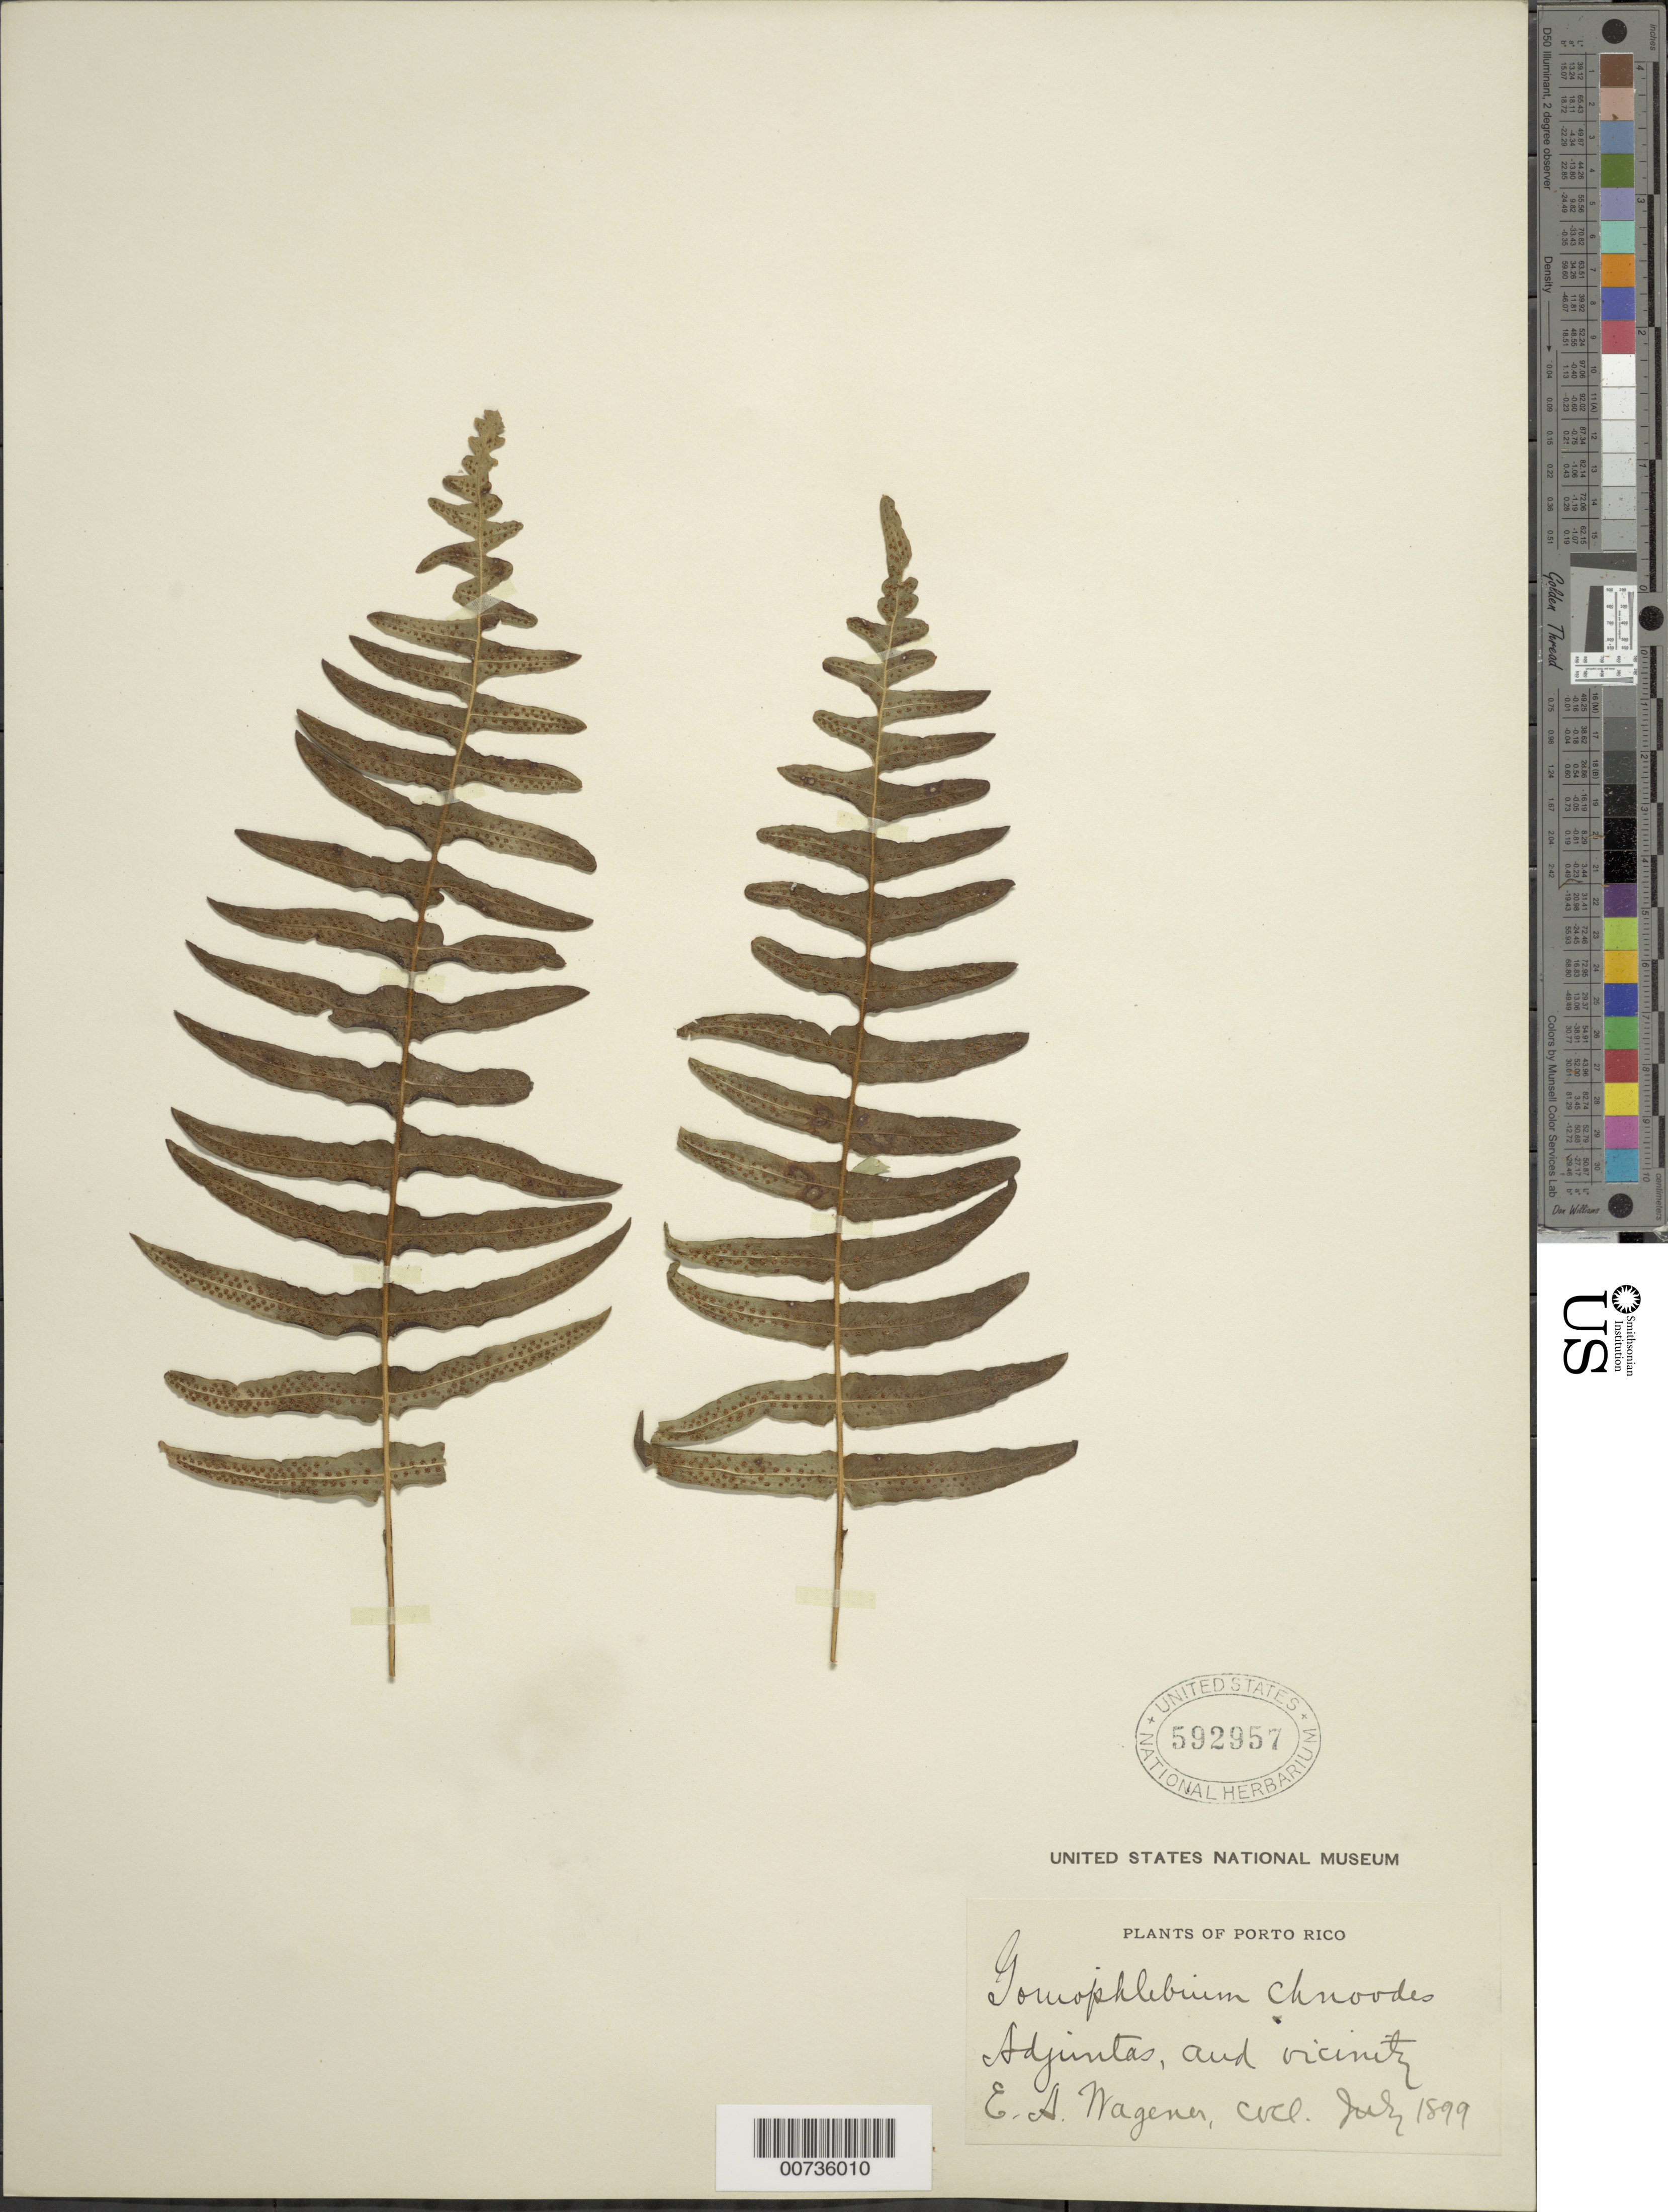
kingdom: Plantae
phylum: Tracheophyta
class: Polypodiopsida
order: Polypodiales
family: Polypodiaceae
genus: Serpocaulon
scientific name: Serpocaulon dissimile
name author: (L.) A.R. Sm.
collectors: E. Wagener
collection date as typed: Jul 1899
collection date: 1899-07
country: Puerto Rico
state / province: Adjuntas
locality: Adjuntas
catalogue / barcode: US 592957